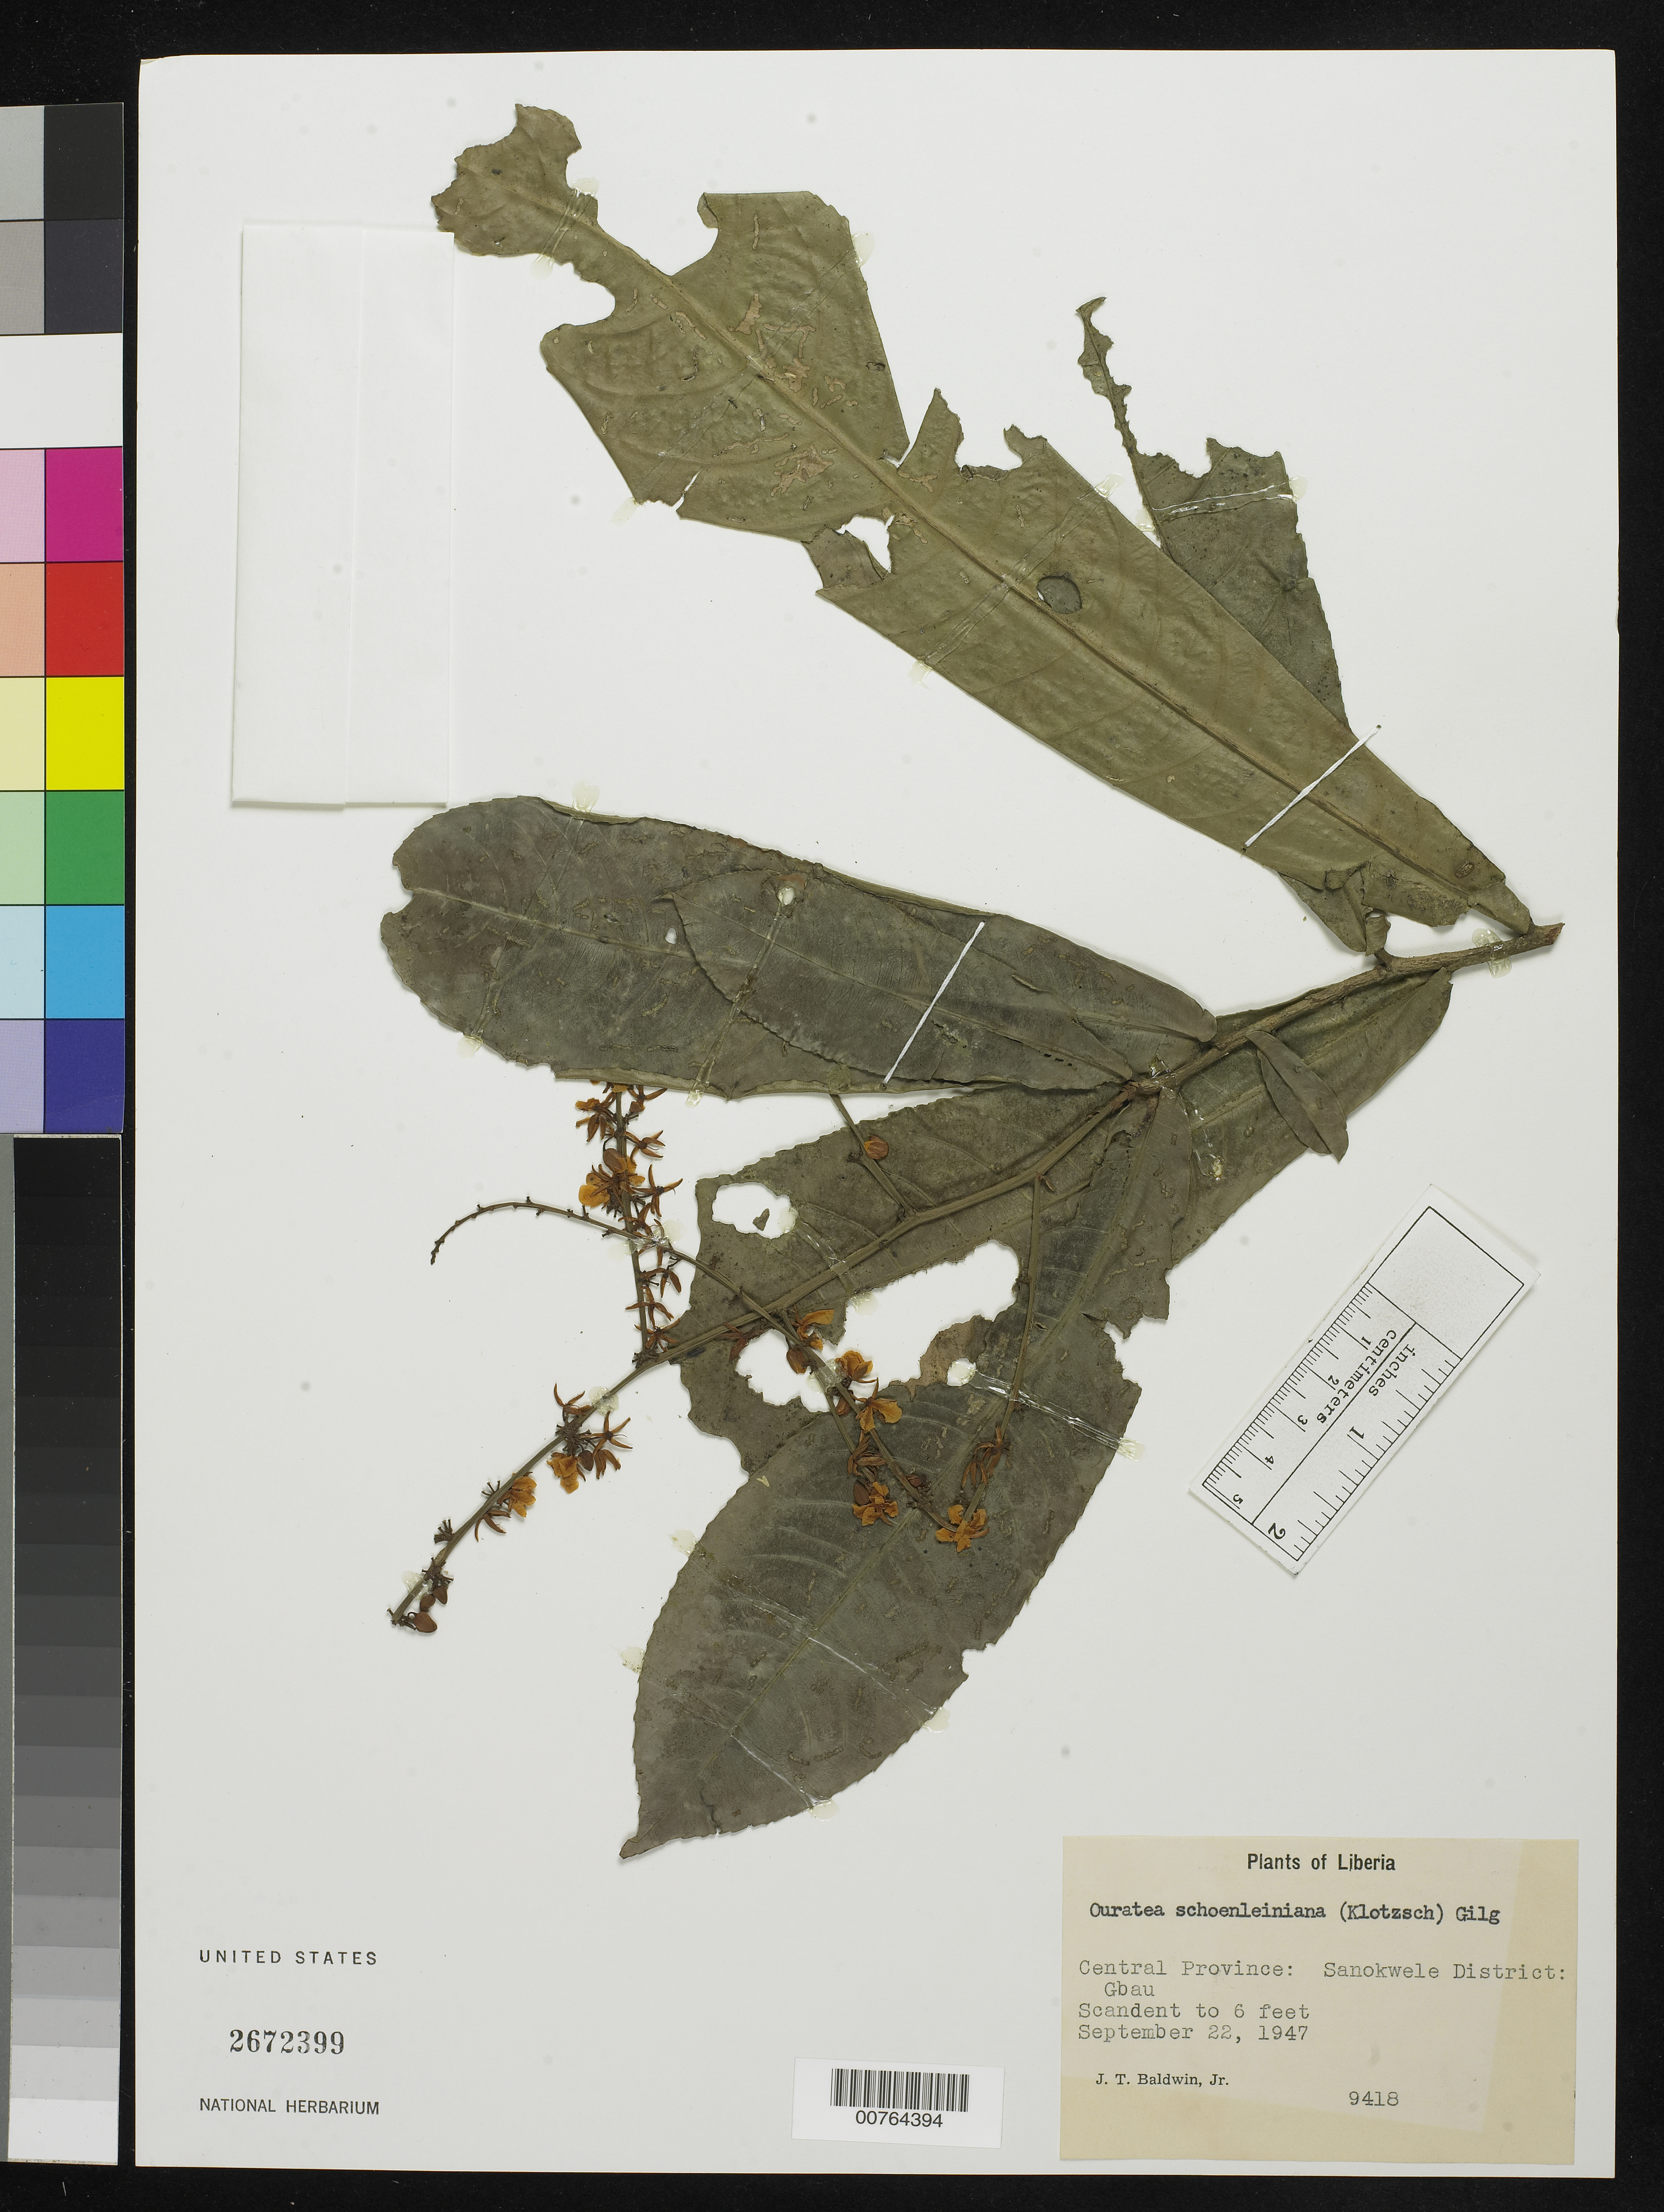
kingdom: Plantae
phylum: Tracheophyta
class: Magnoliopsida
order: Malpighiales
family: Ochnaceae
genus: Ouratea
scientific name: Ouratea schoenleiniana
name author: (Klotzsch) Gilg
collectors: J. T. Baldwin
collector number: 9418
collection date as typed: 22 Sep 1947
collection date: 1947-09-22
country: Liberia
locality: Central Province: Sanokwele District, Gbau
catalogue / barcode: US 2672399